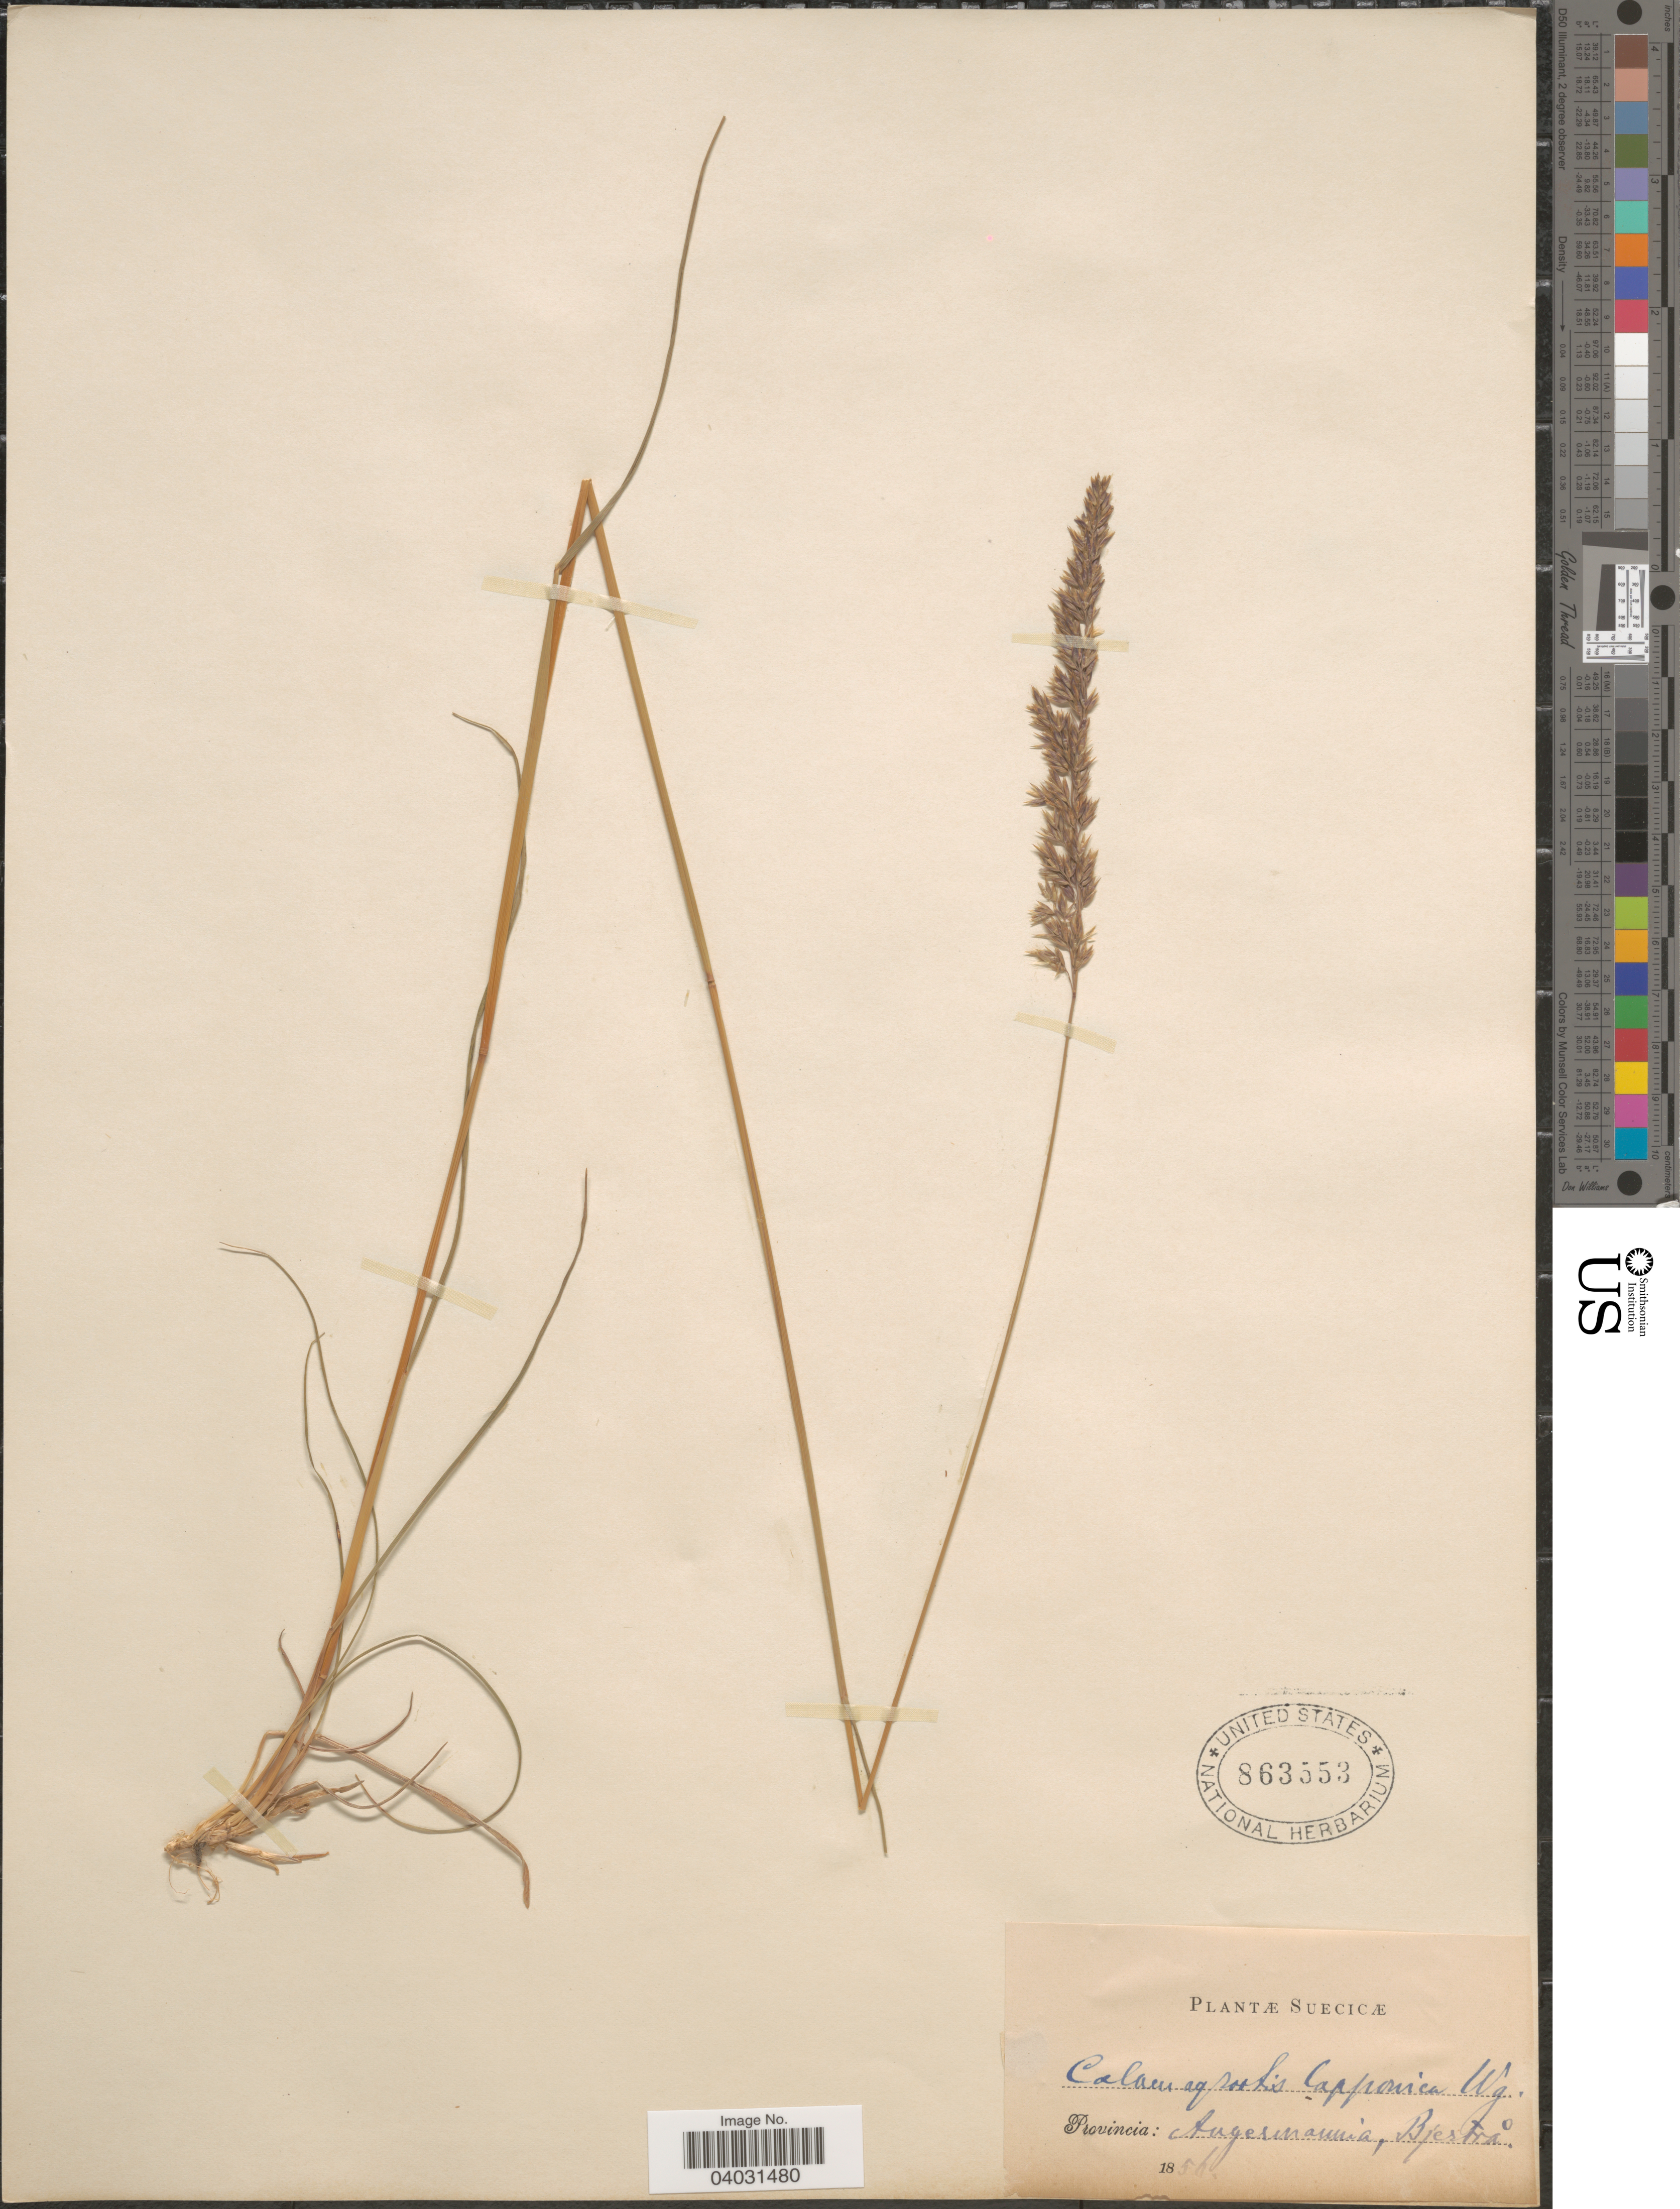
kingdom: Plantae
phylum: Tracheophyta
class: Liliopsida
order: Poales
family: Poaceae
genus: Calamagrostis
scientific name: Calamagrostis lapponica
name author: (Wahlenb.) Hartm.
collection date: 1856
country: Sweden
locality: Suecicæ. Provincia: Angermannia, Bjertra.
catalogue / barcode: US 863553